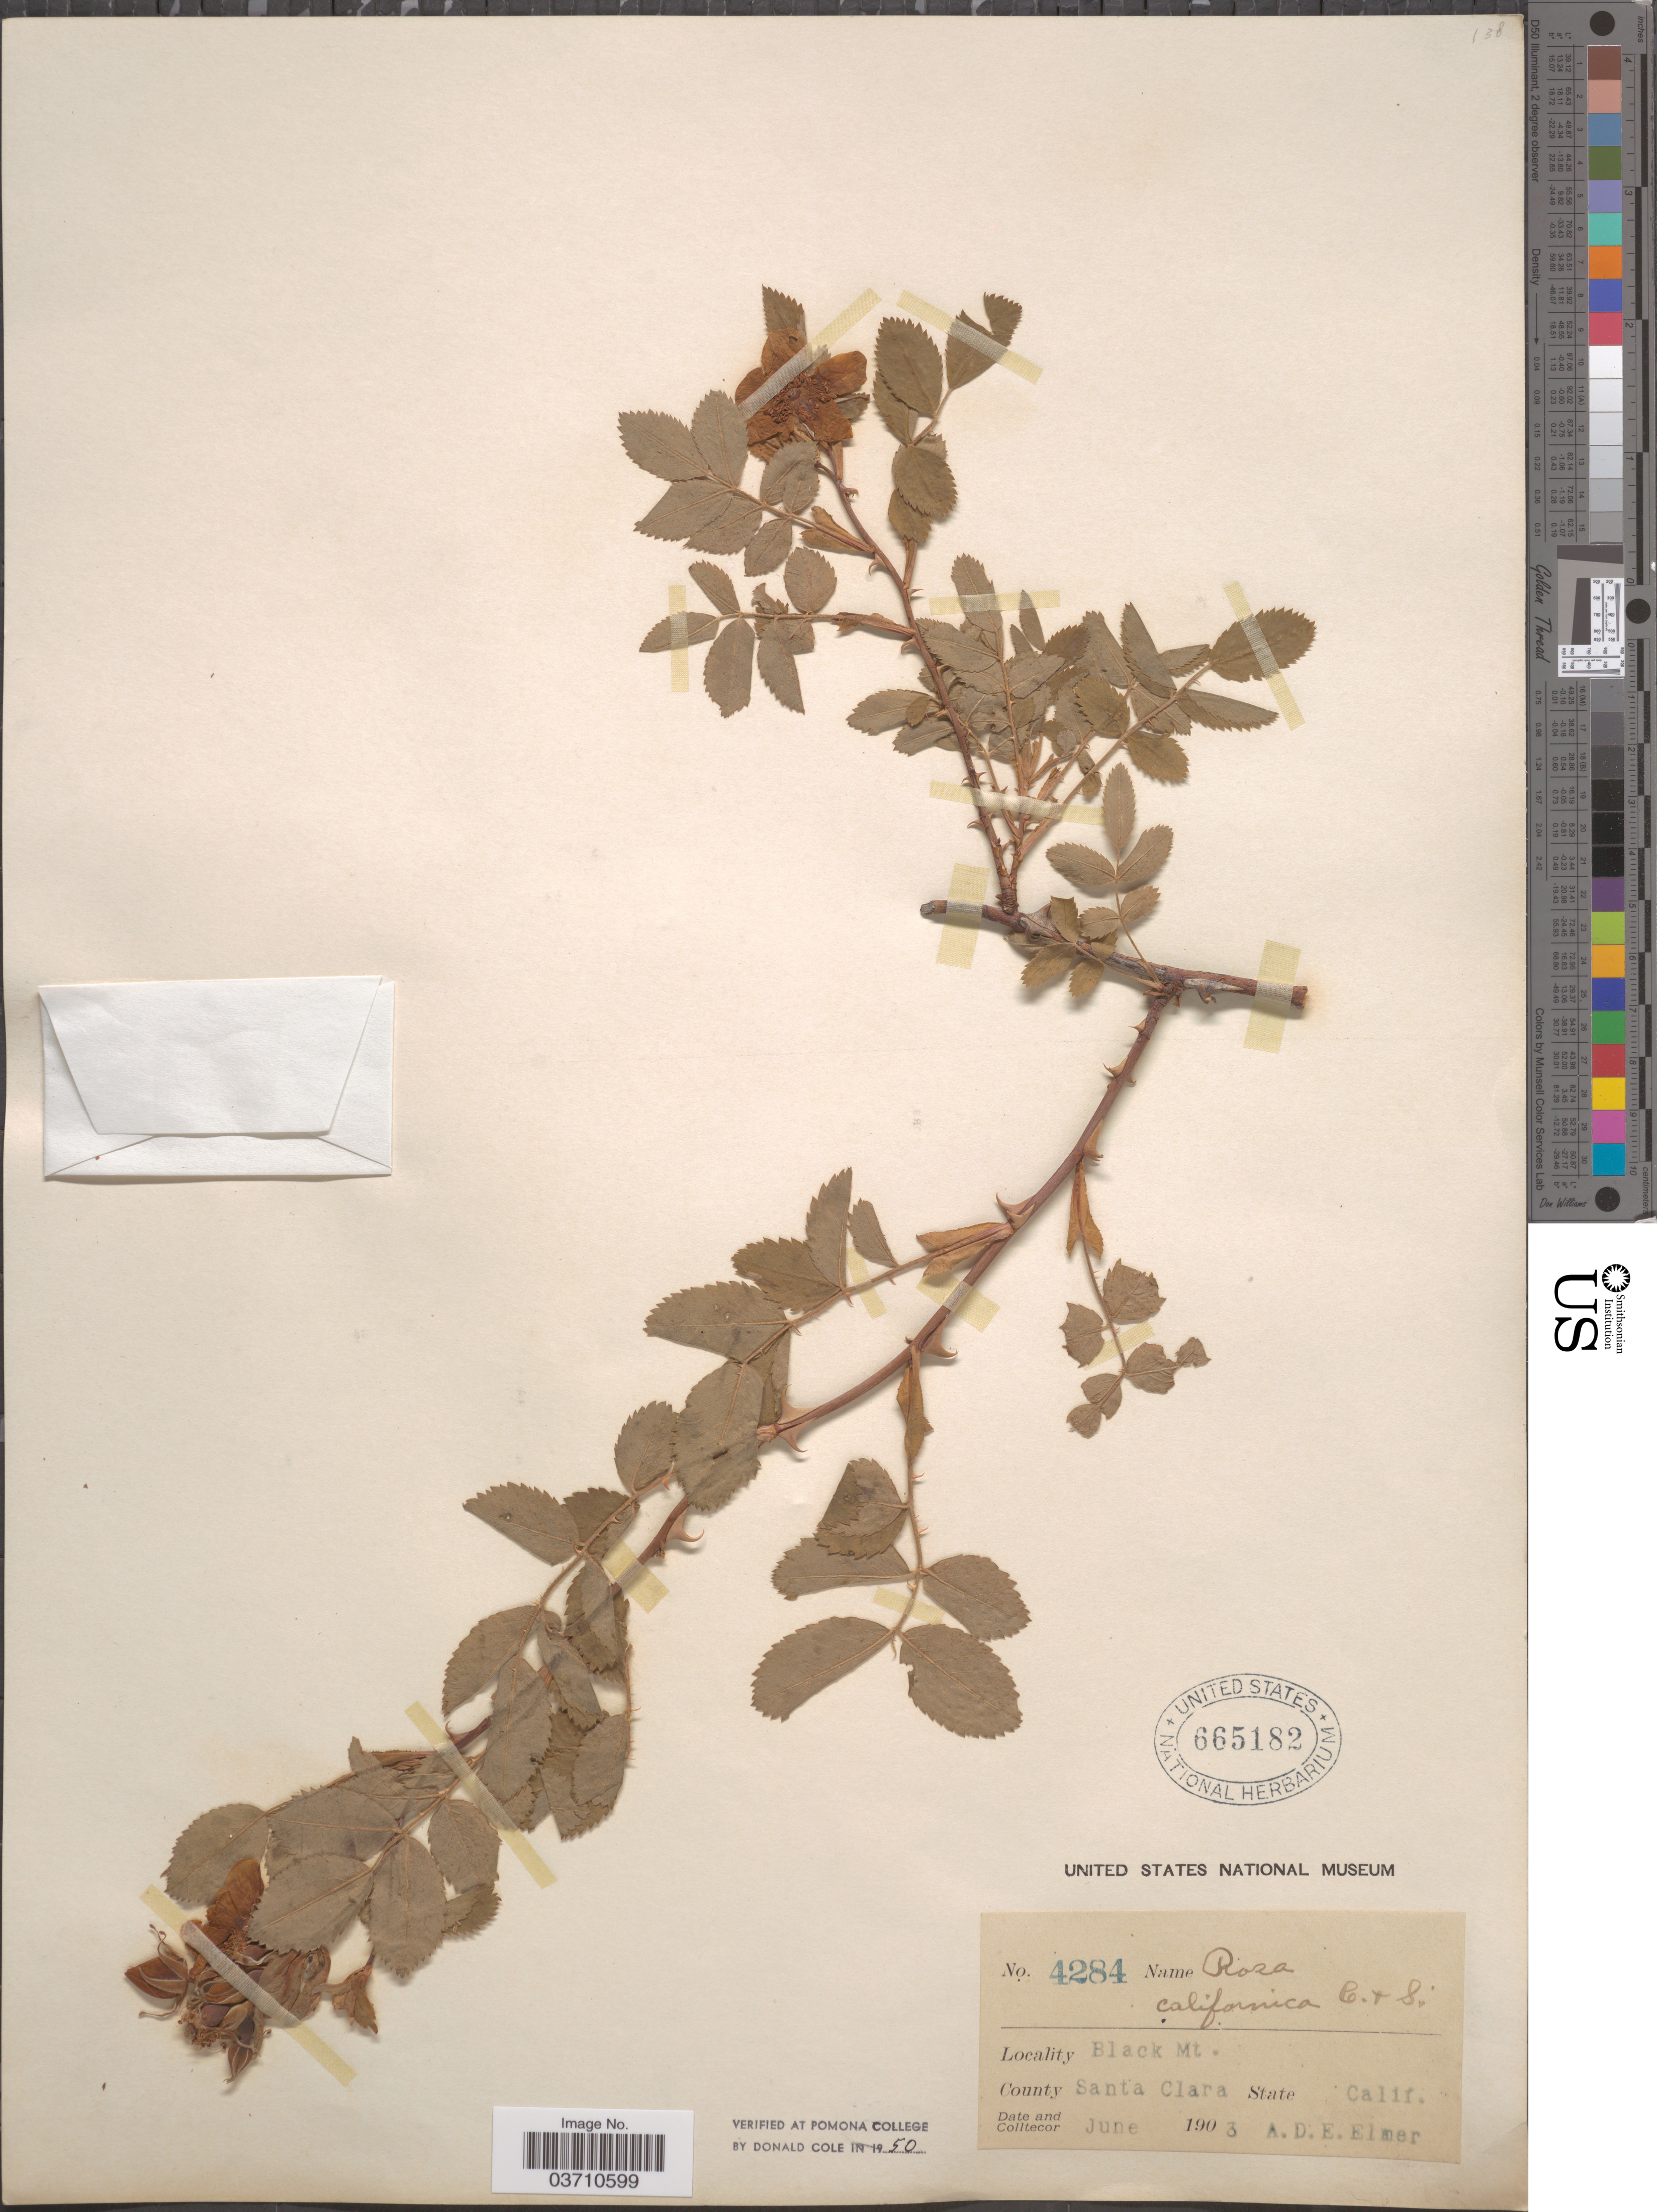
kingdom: Plantae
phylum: Tracheophyta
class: Magnoliopsida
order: Rosales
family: Rosaceae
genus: Rosa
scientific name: Rosa californica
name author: Cham. & Schltdl.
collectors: A. D. E. Elmer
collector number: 4284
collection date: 1903-06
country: United States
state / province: California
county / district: Santa Clara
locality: Black Mt. County Santa Clara.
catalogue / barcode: US 665182